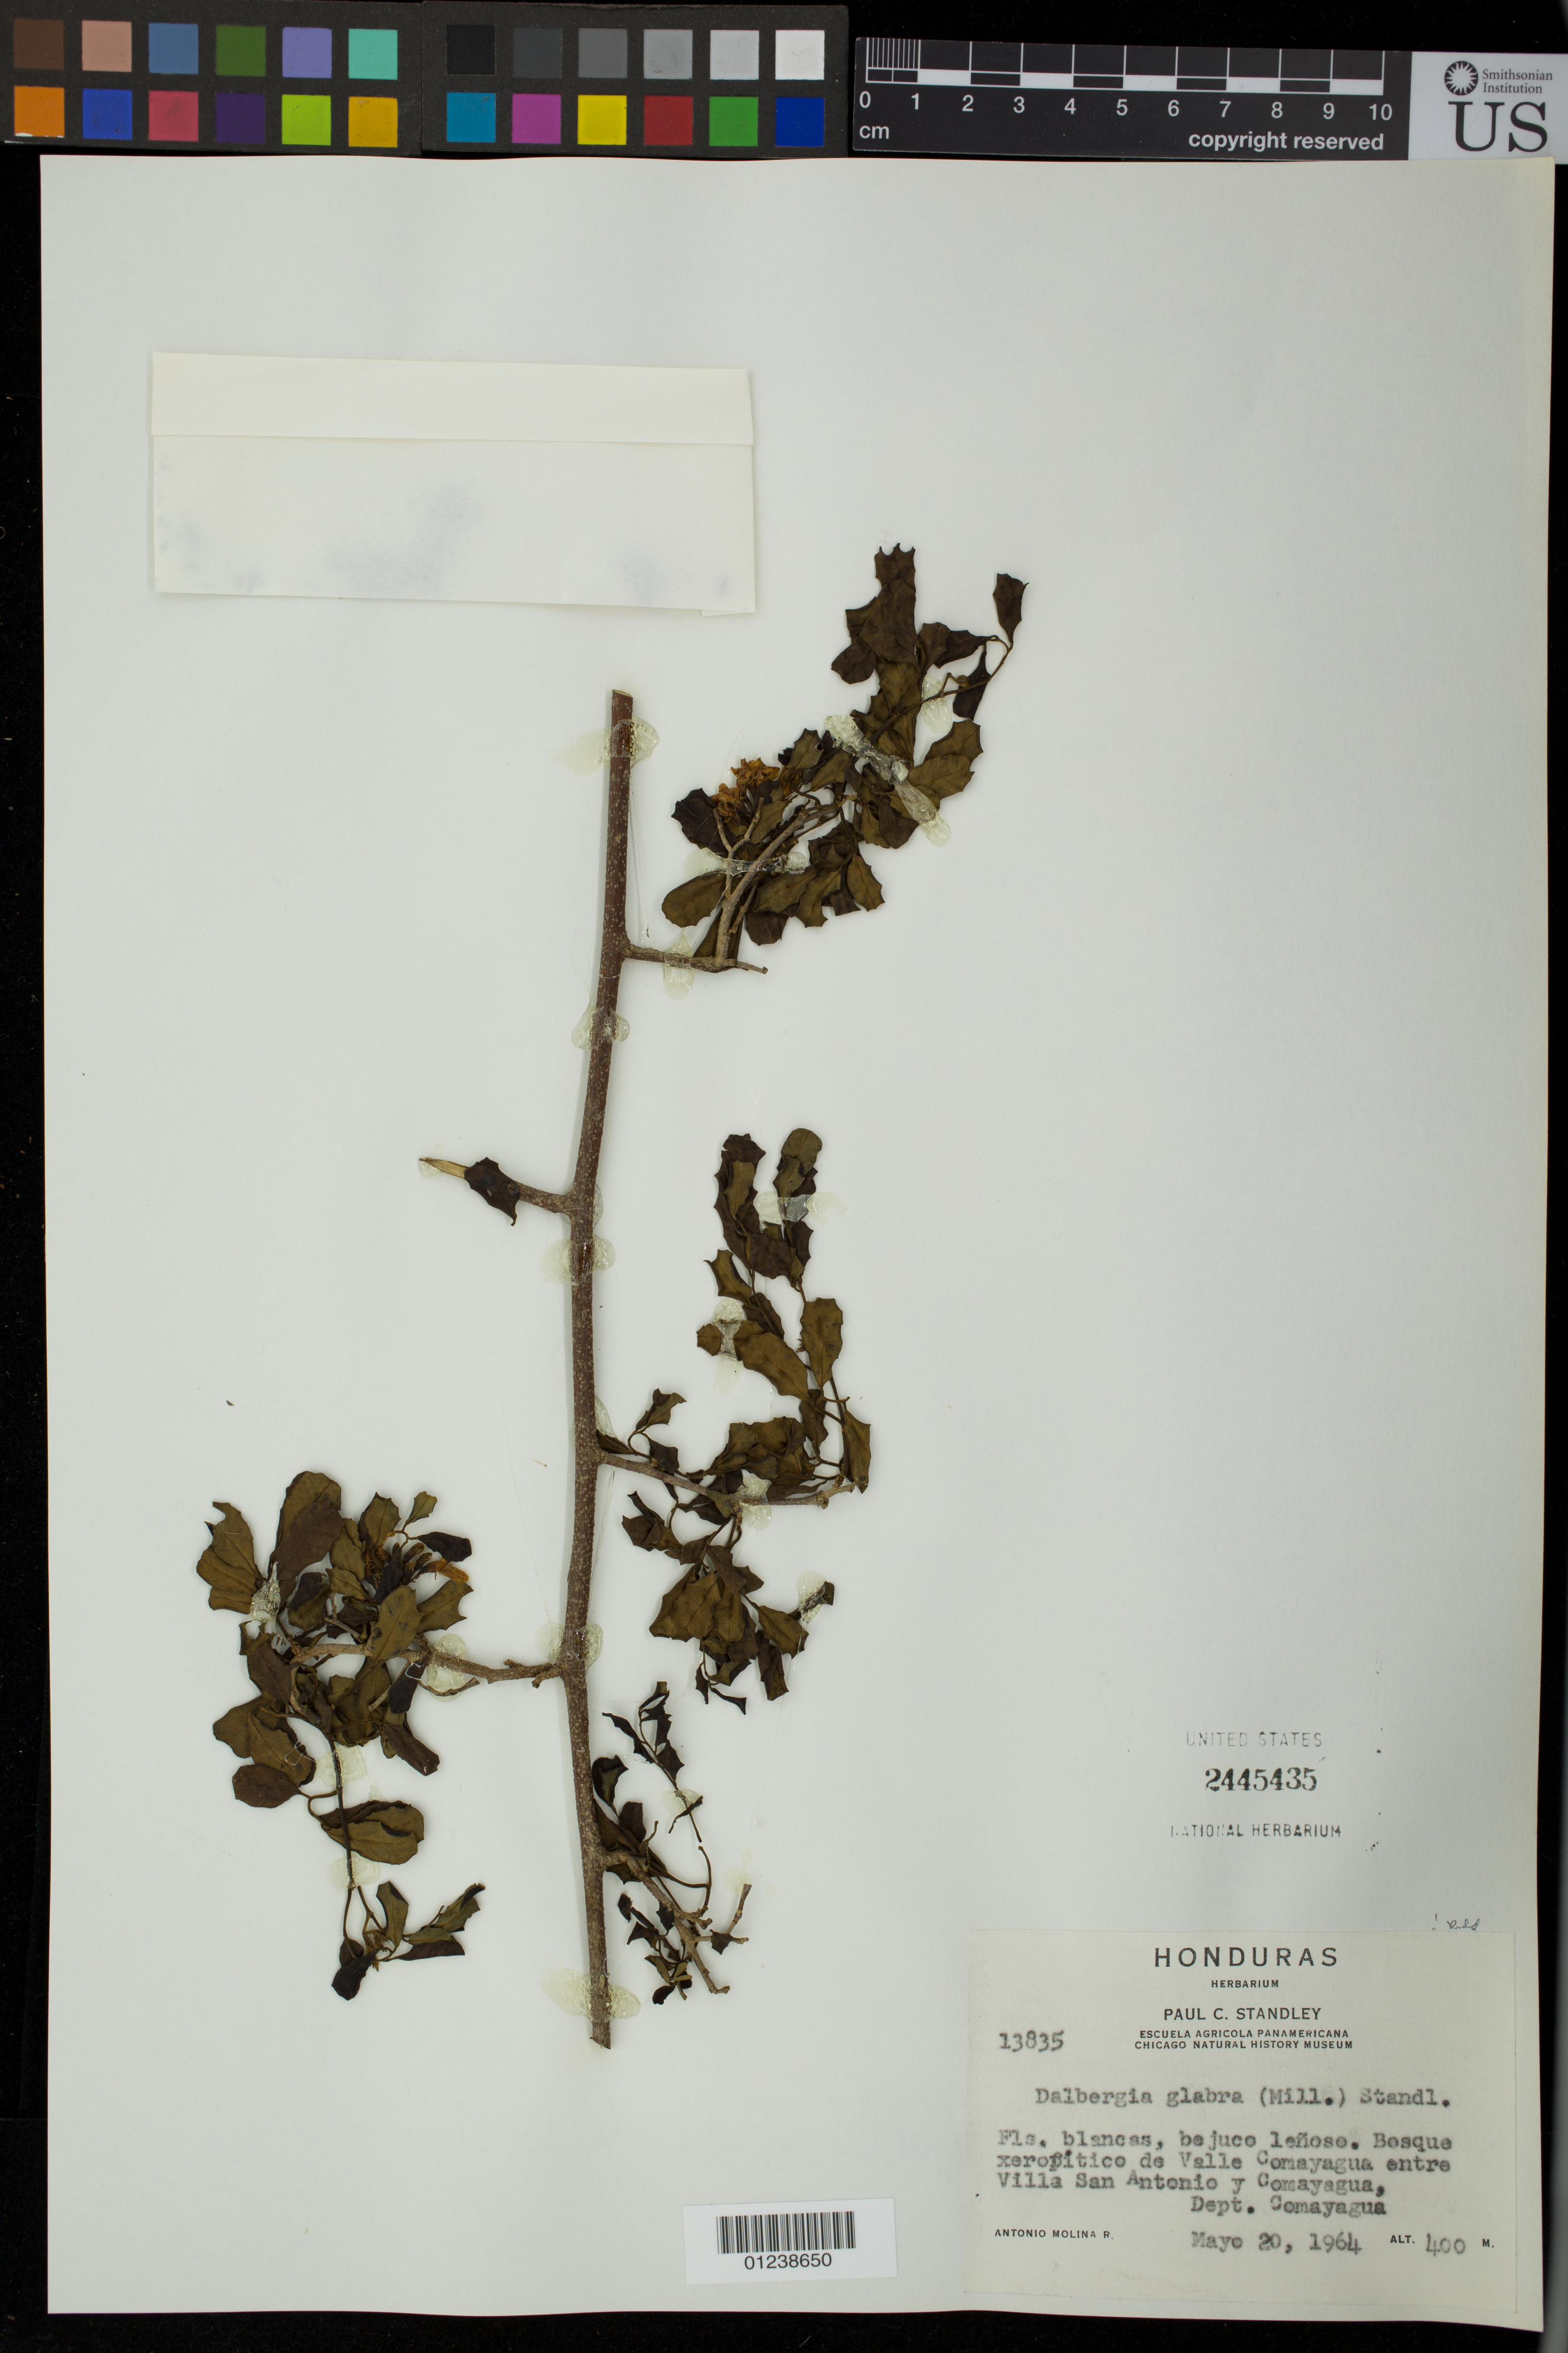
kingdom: Plantae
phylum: Tracheophyta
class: Magnoliopsida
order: Fabales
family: Fabaceae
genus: Dalbergia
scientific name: Dalbergia glabra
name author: (Mill.) Standl.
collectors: A. Molina R.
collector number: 13835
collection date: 1964-05-20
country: Honduras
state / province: Comayagua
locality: Bosque xeropitico de Valle Comayagua entre Villa San Antonio y Comayagua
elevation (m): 400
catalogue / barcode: US 2445435